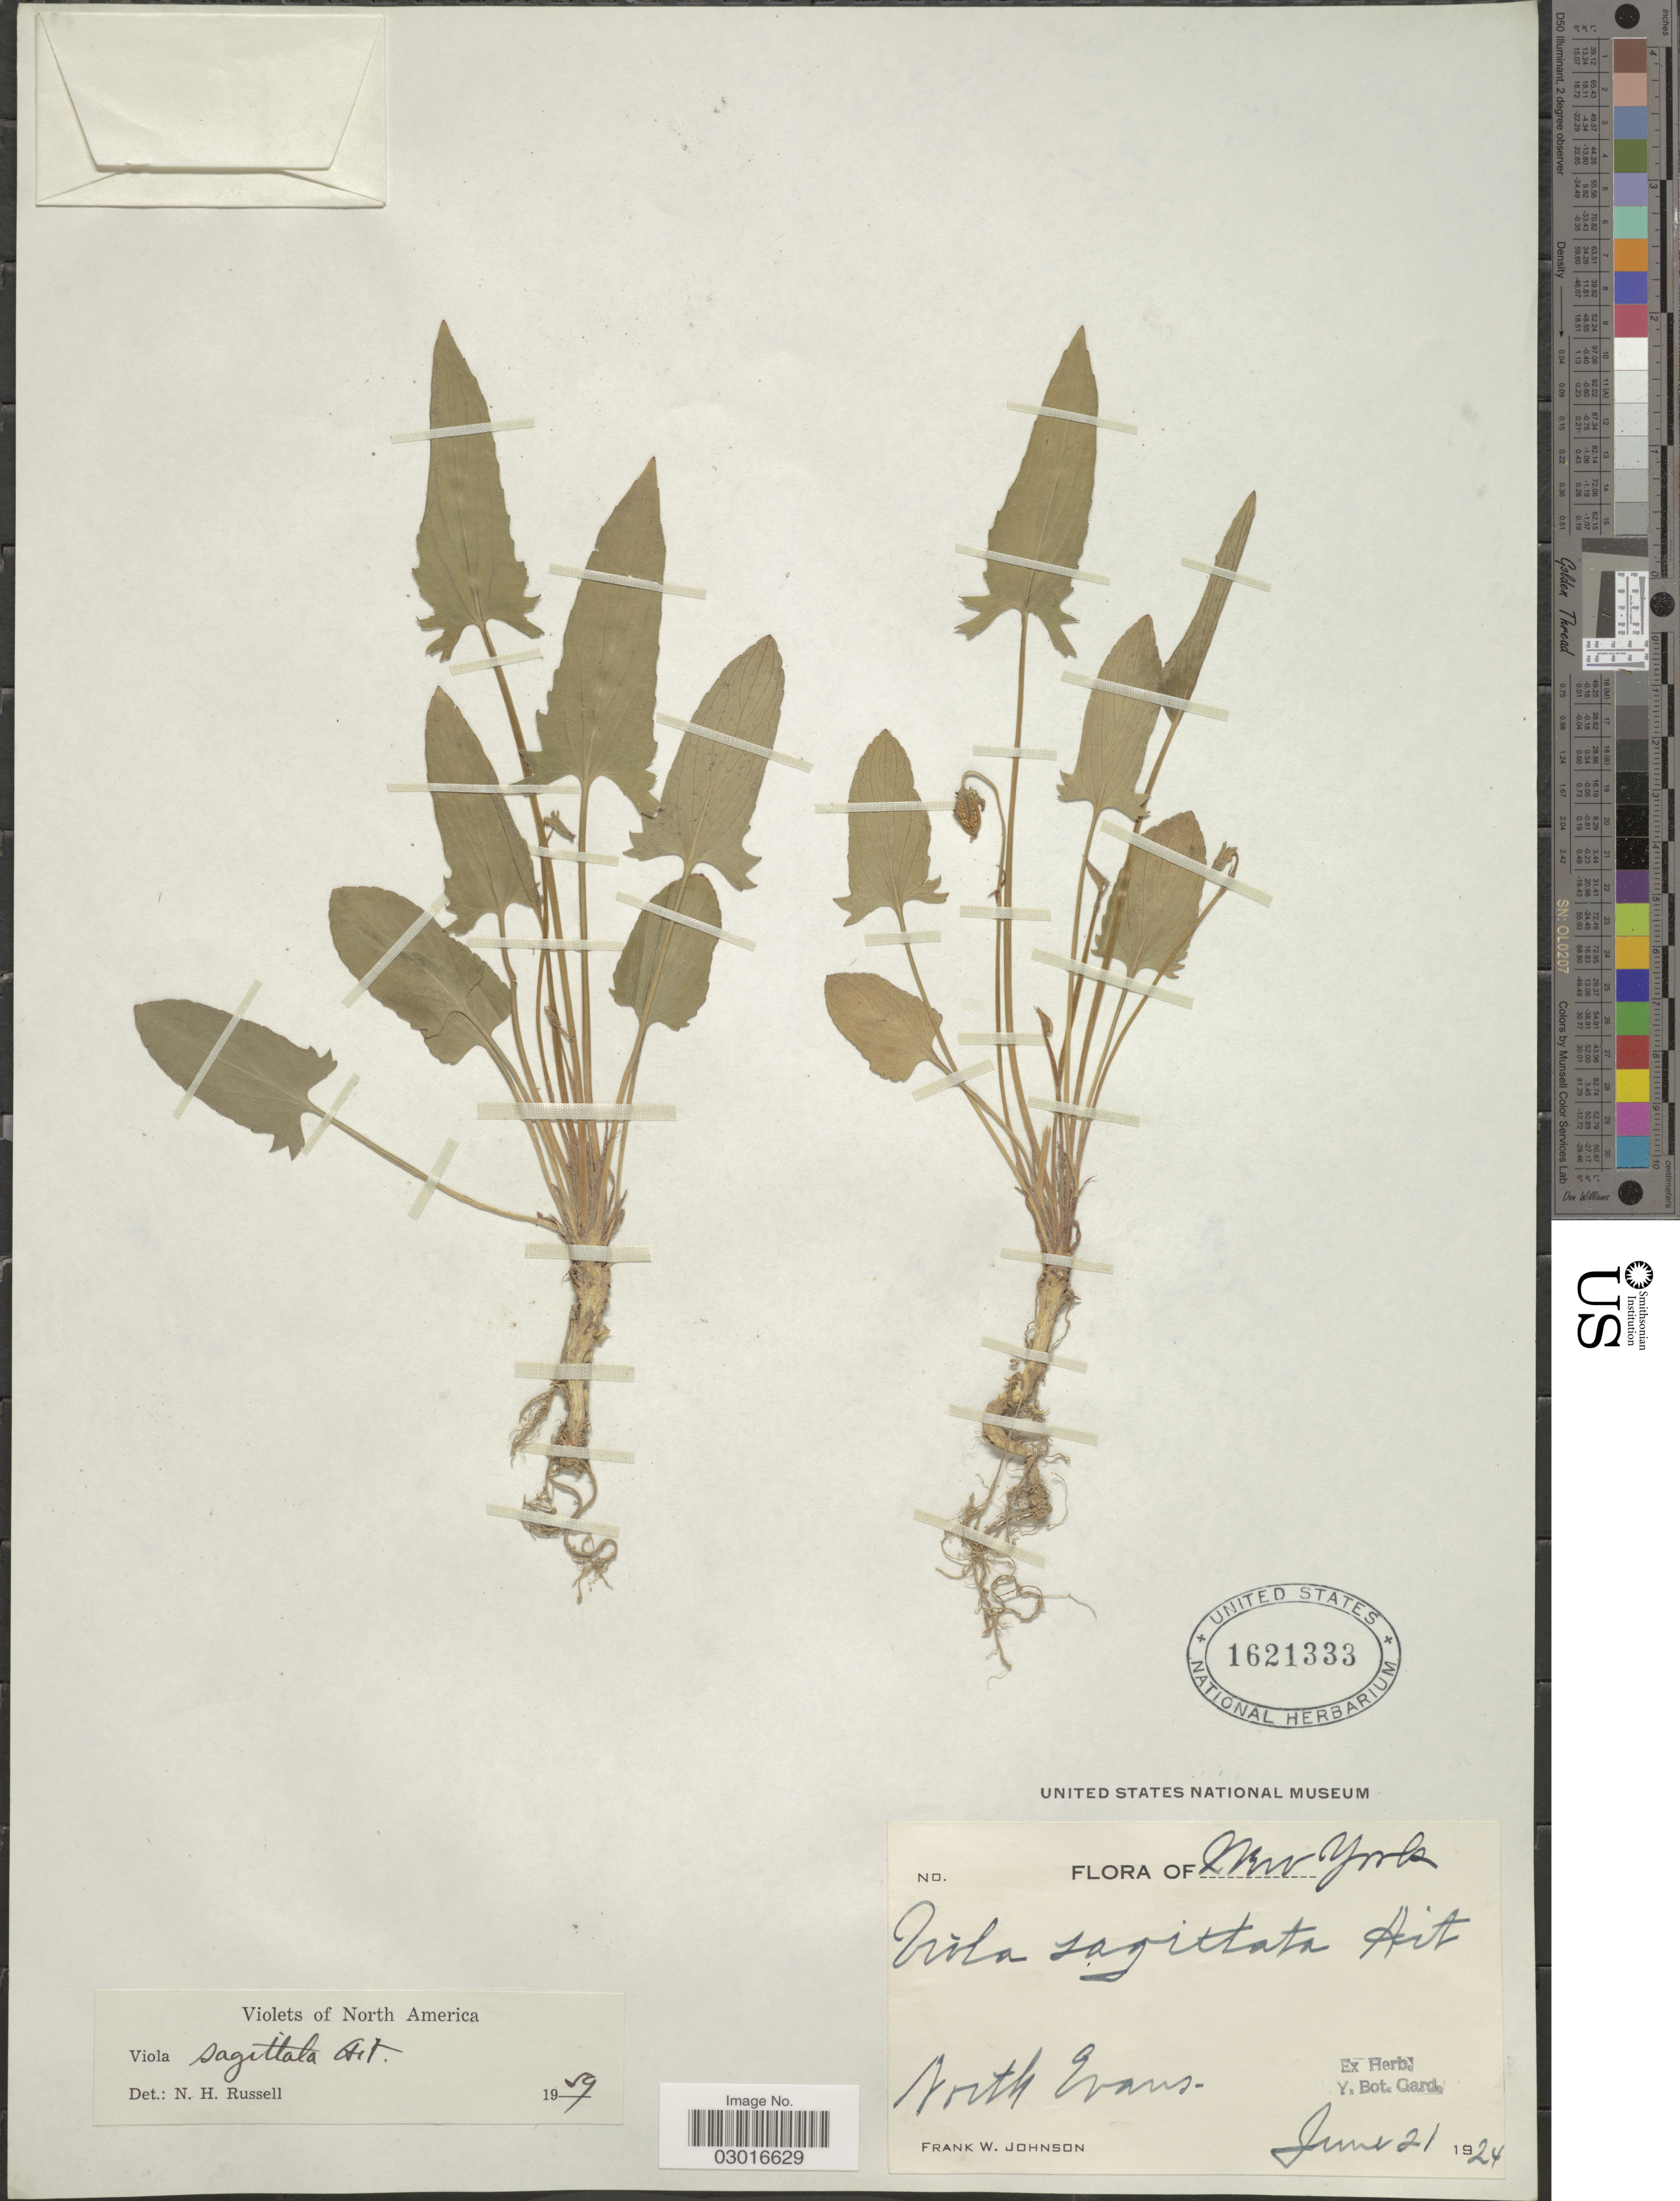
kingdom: Plantae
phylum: Tracheophyta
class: Magnoliopsida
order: Malpighiales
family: Violaceae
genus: Viola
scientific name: Viola sagittata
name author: Aiton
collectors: F. W. Johnson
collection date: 1924-06-21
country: United States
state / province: New York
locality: North Evans.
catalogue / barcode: US 1621333